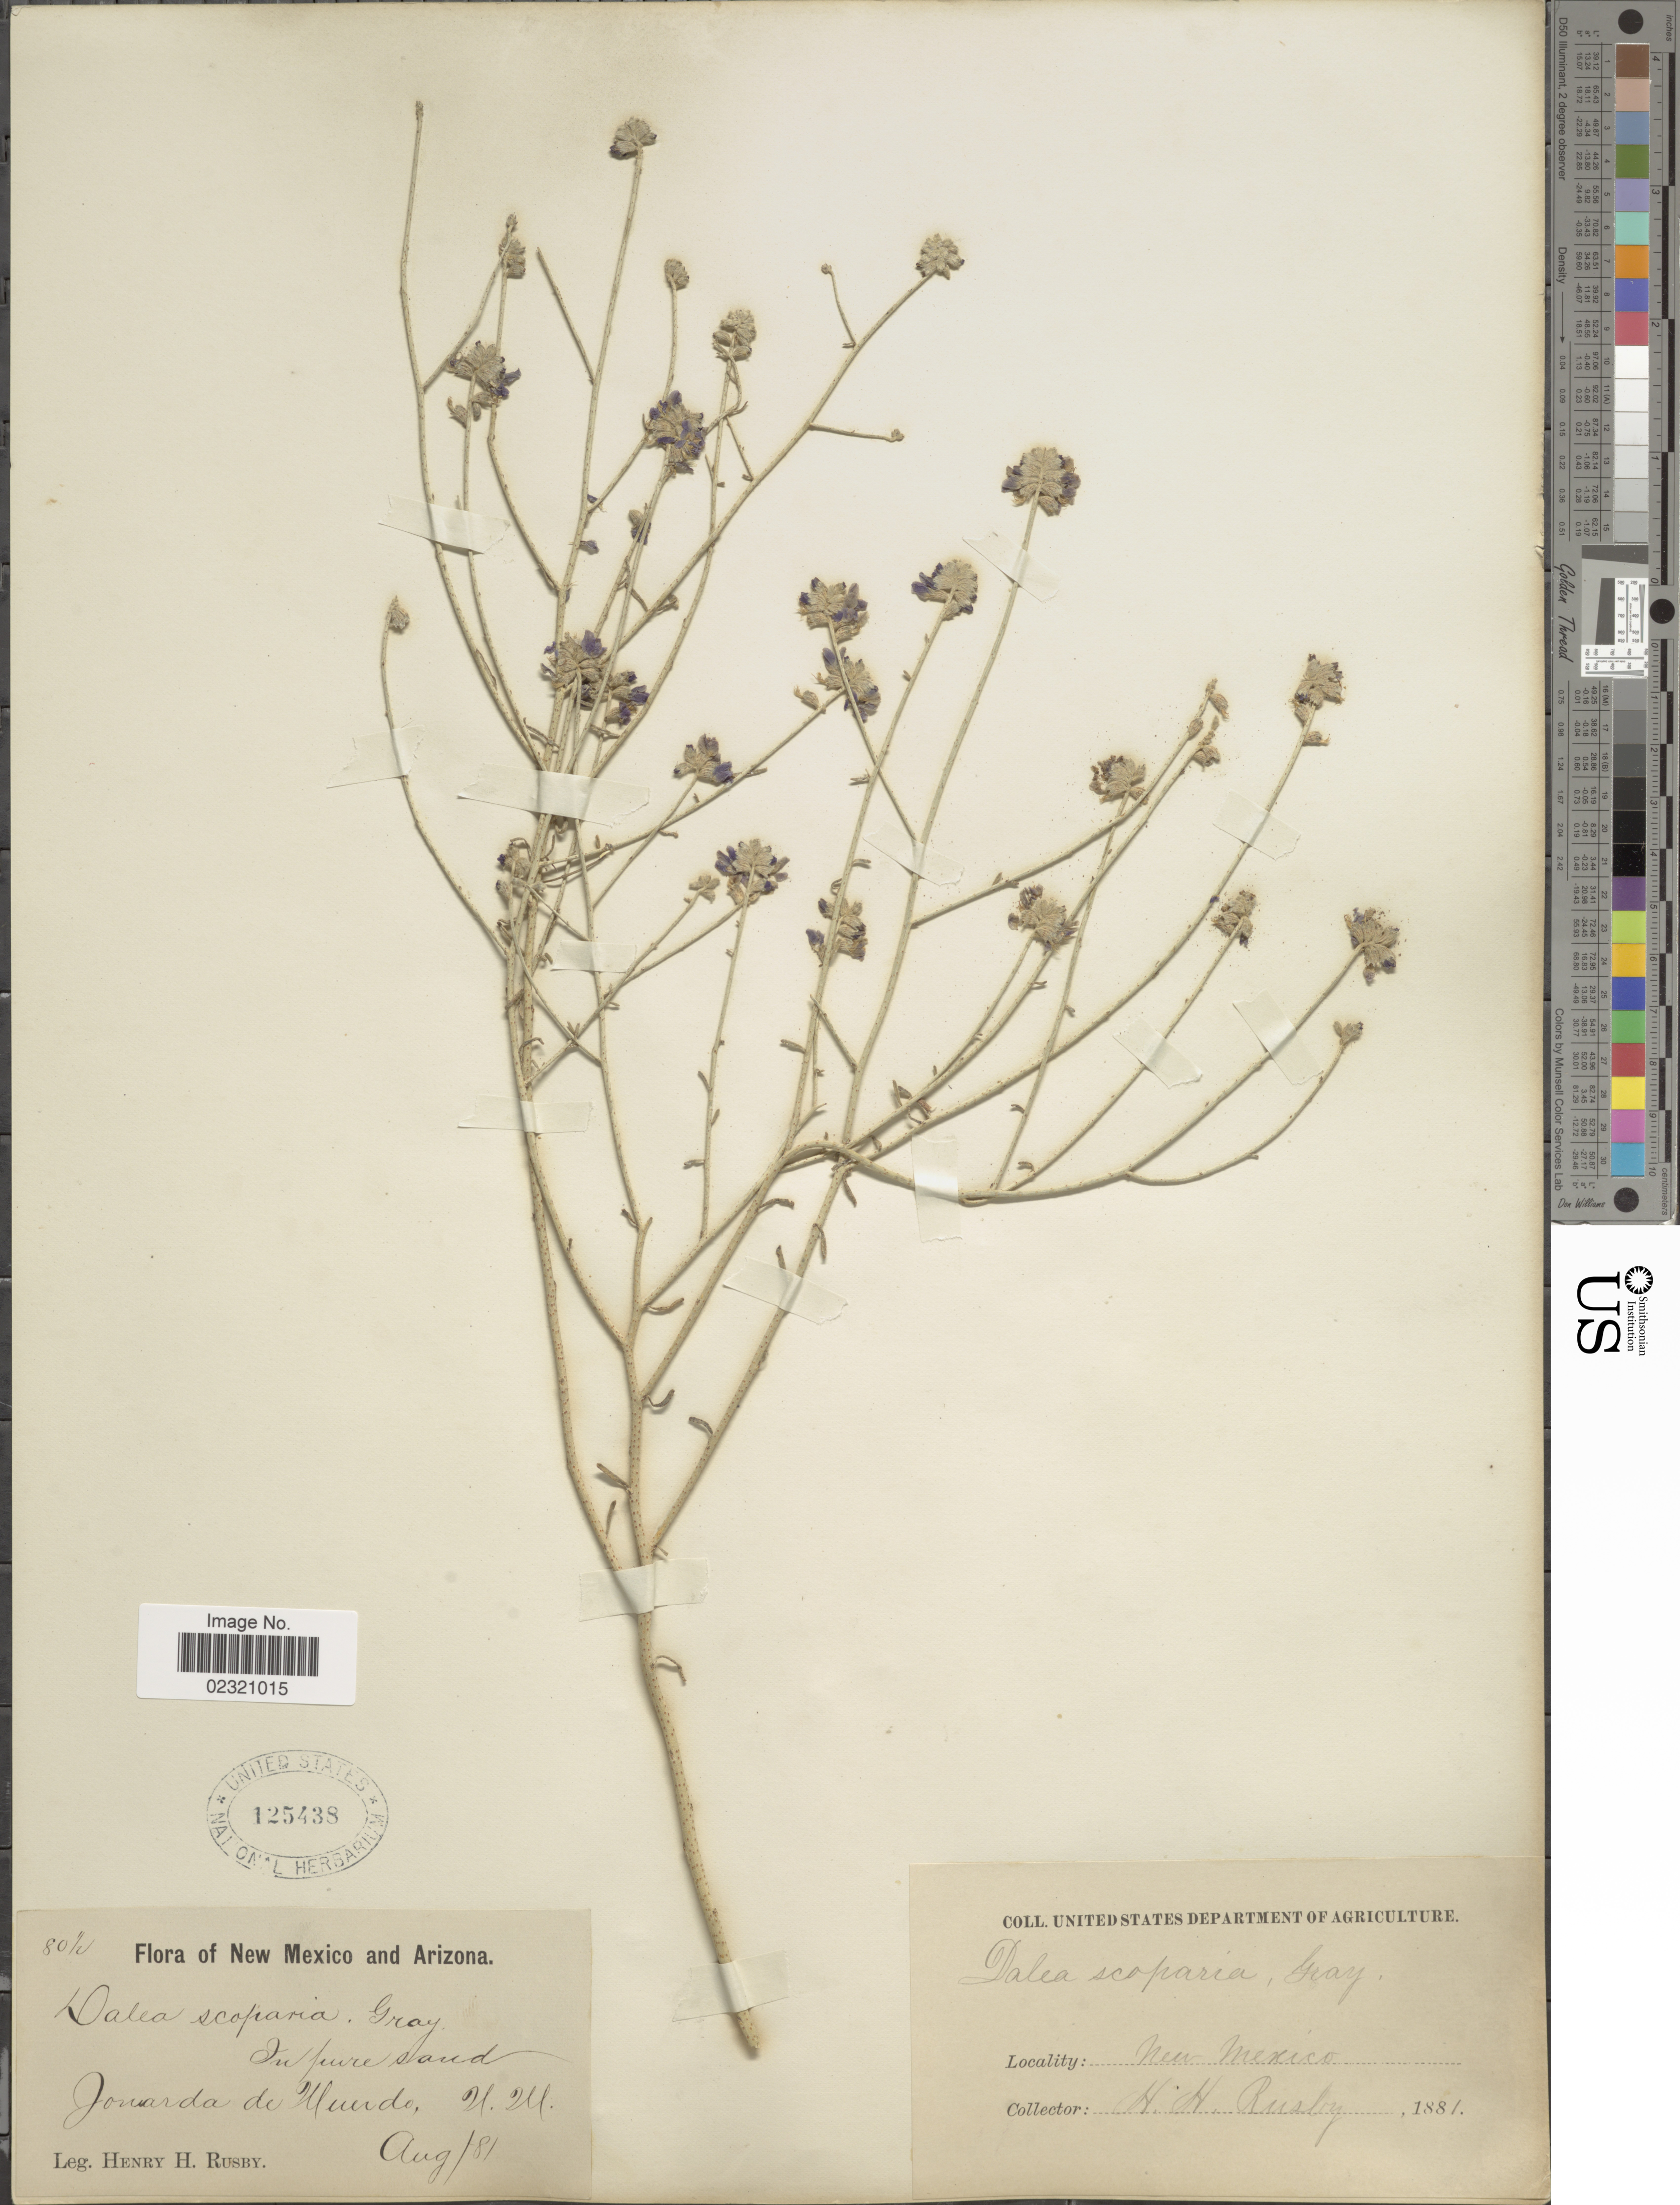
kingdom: Plantae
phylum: Tracheophyta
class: Magnoliopsida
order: Fabales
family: Fabaceae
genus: Psorothamnus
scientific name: Psorothamnus scoparius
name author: (A. Gray) Rydb.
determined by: Strong, M. T., (US), Smithsonian Institution - National Museum of Natural History (UNITED STATES)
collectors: H. H. Rusby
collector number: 80 1/2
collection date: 1881-08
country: United States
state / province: New Mexico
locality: Jomarda de Mundo, N. M.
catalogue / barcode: US 125438